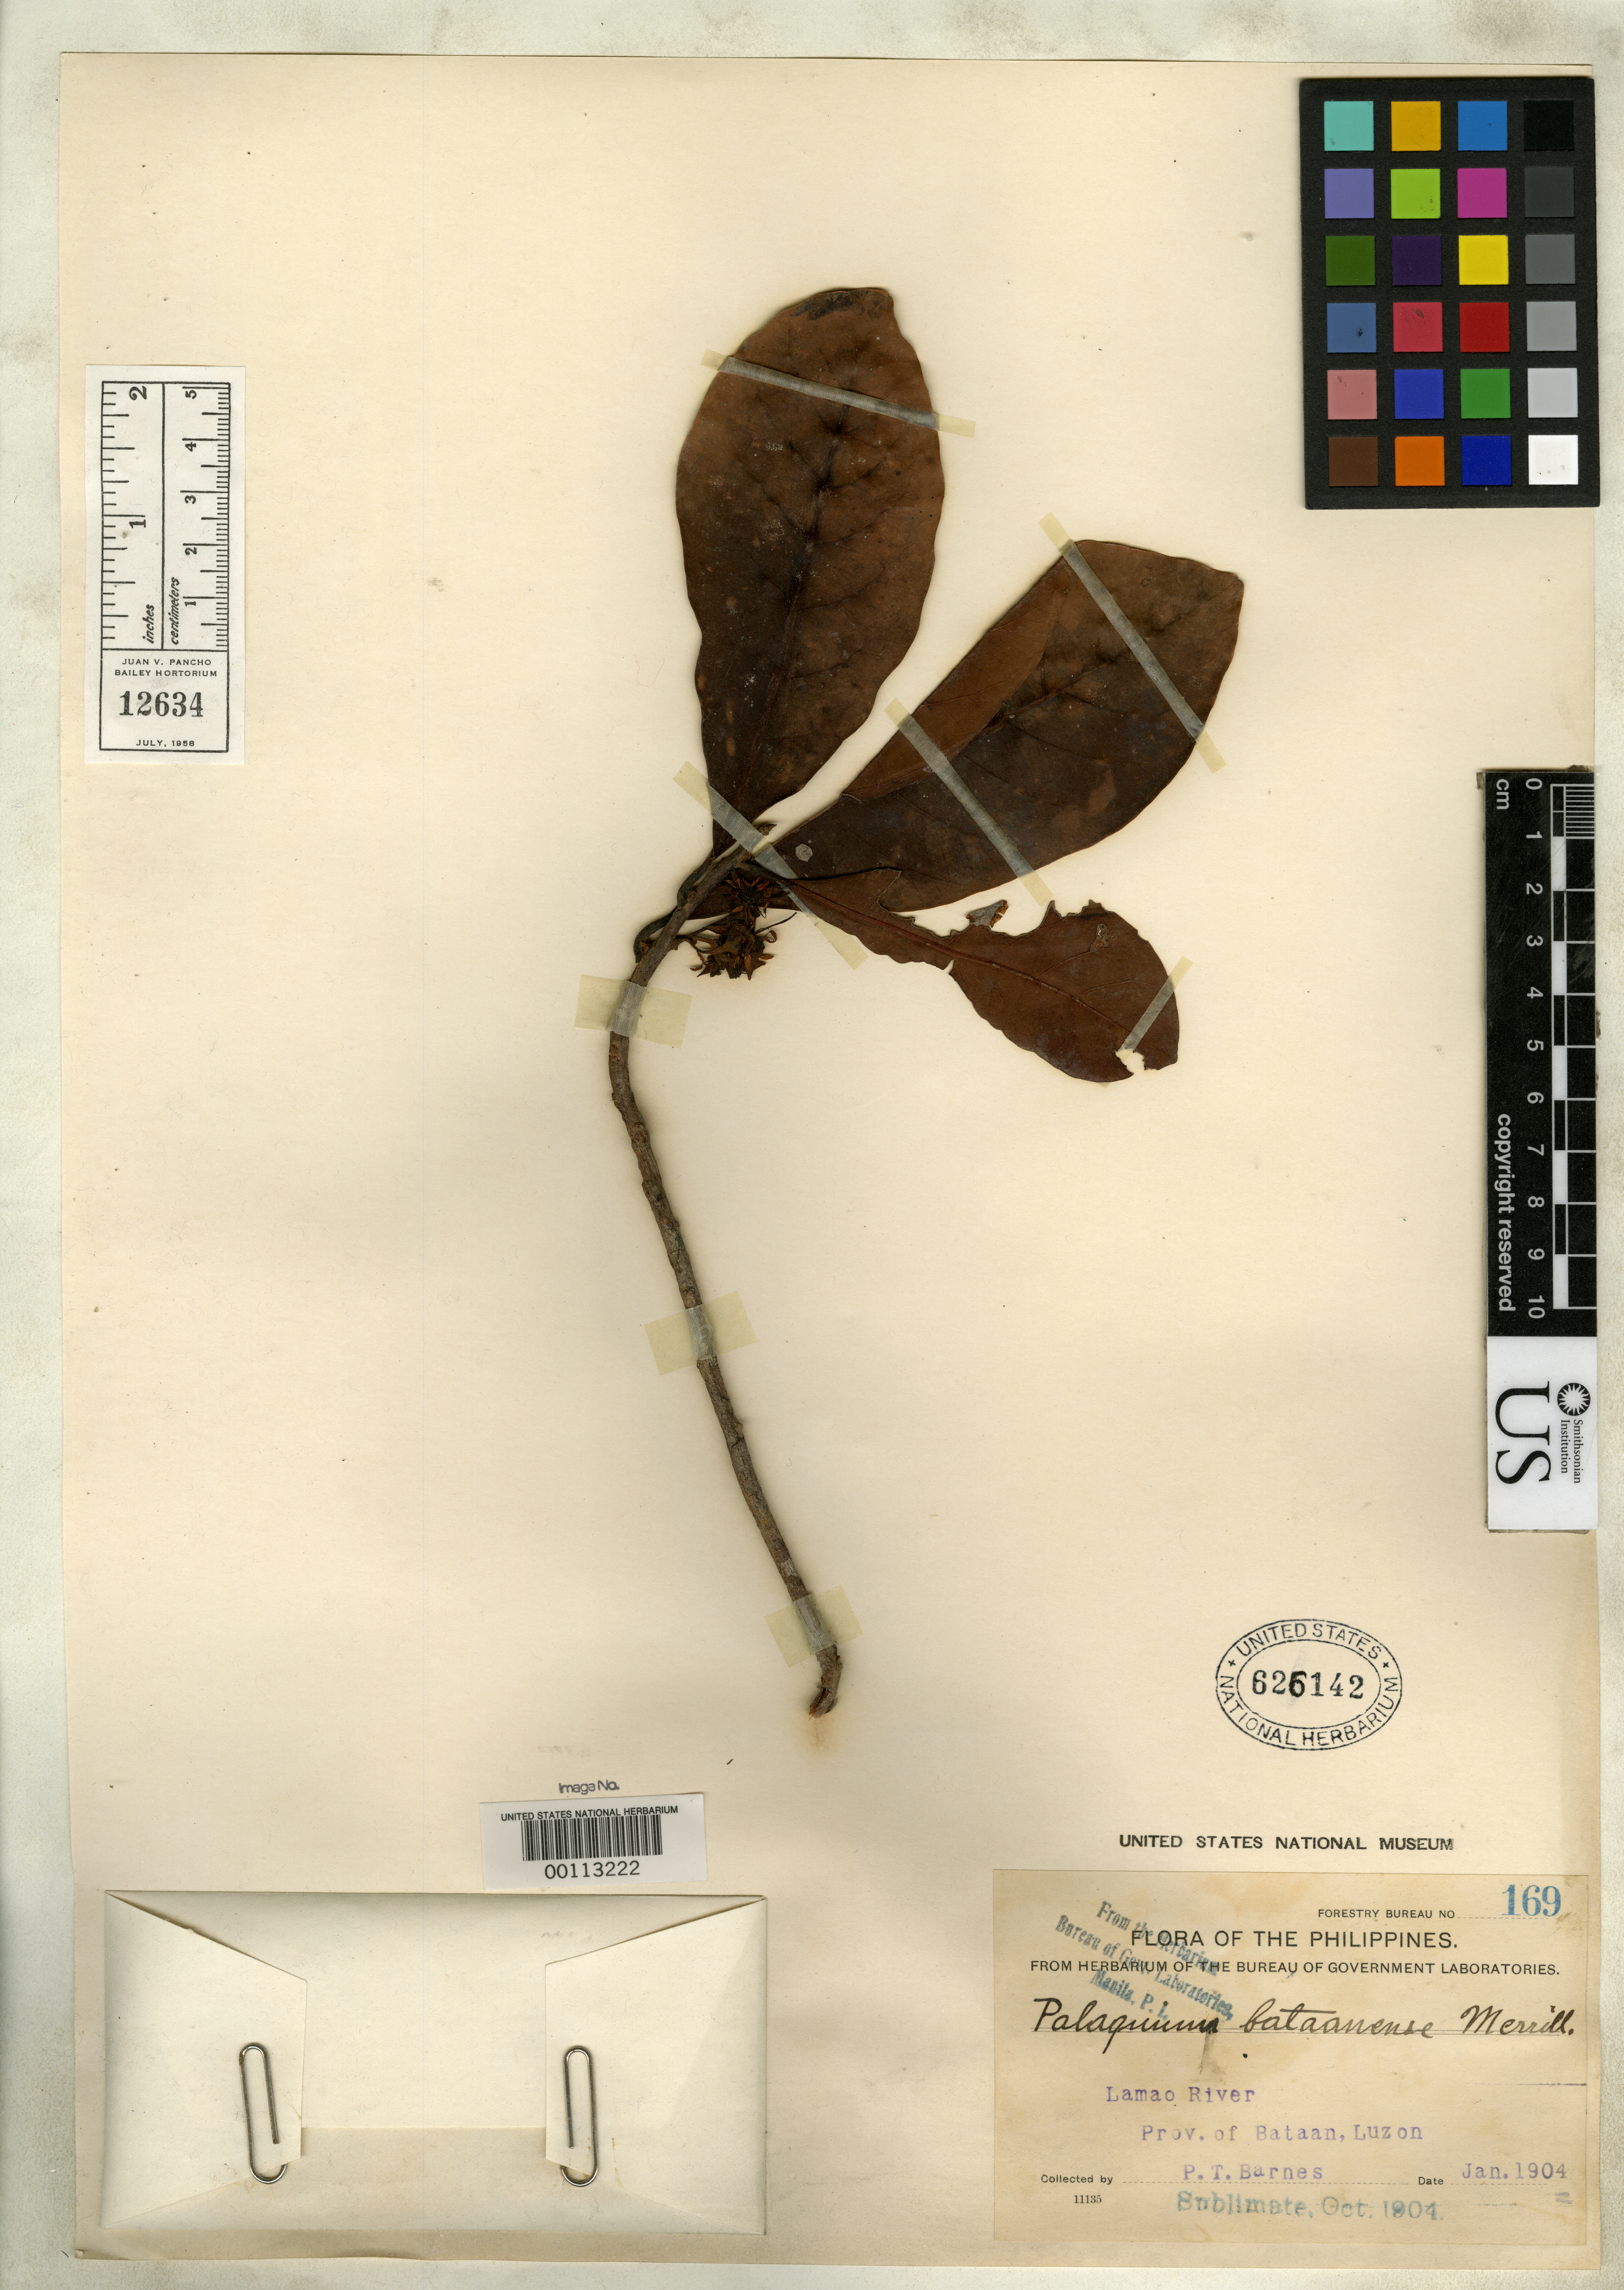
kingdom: Plantae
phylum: Tracheophyta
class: Magnoliopsida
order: Ericales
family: Sapotaceae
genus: Palaquium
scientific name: Palaquium bataanense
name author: Merr.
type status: Type Collection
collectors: P. Barnes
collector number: For. Bur. 169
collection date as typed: Jan 1904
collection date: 1904-01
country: Philippines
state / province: Central Luzon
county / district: Bataan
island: Luzon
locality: Lamao River.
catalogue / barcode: US 626142